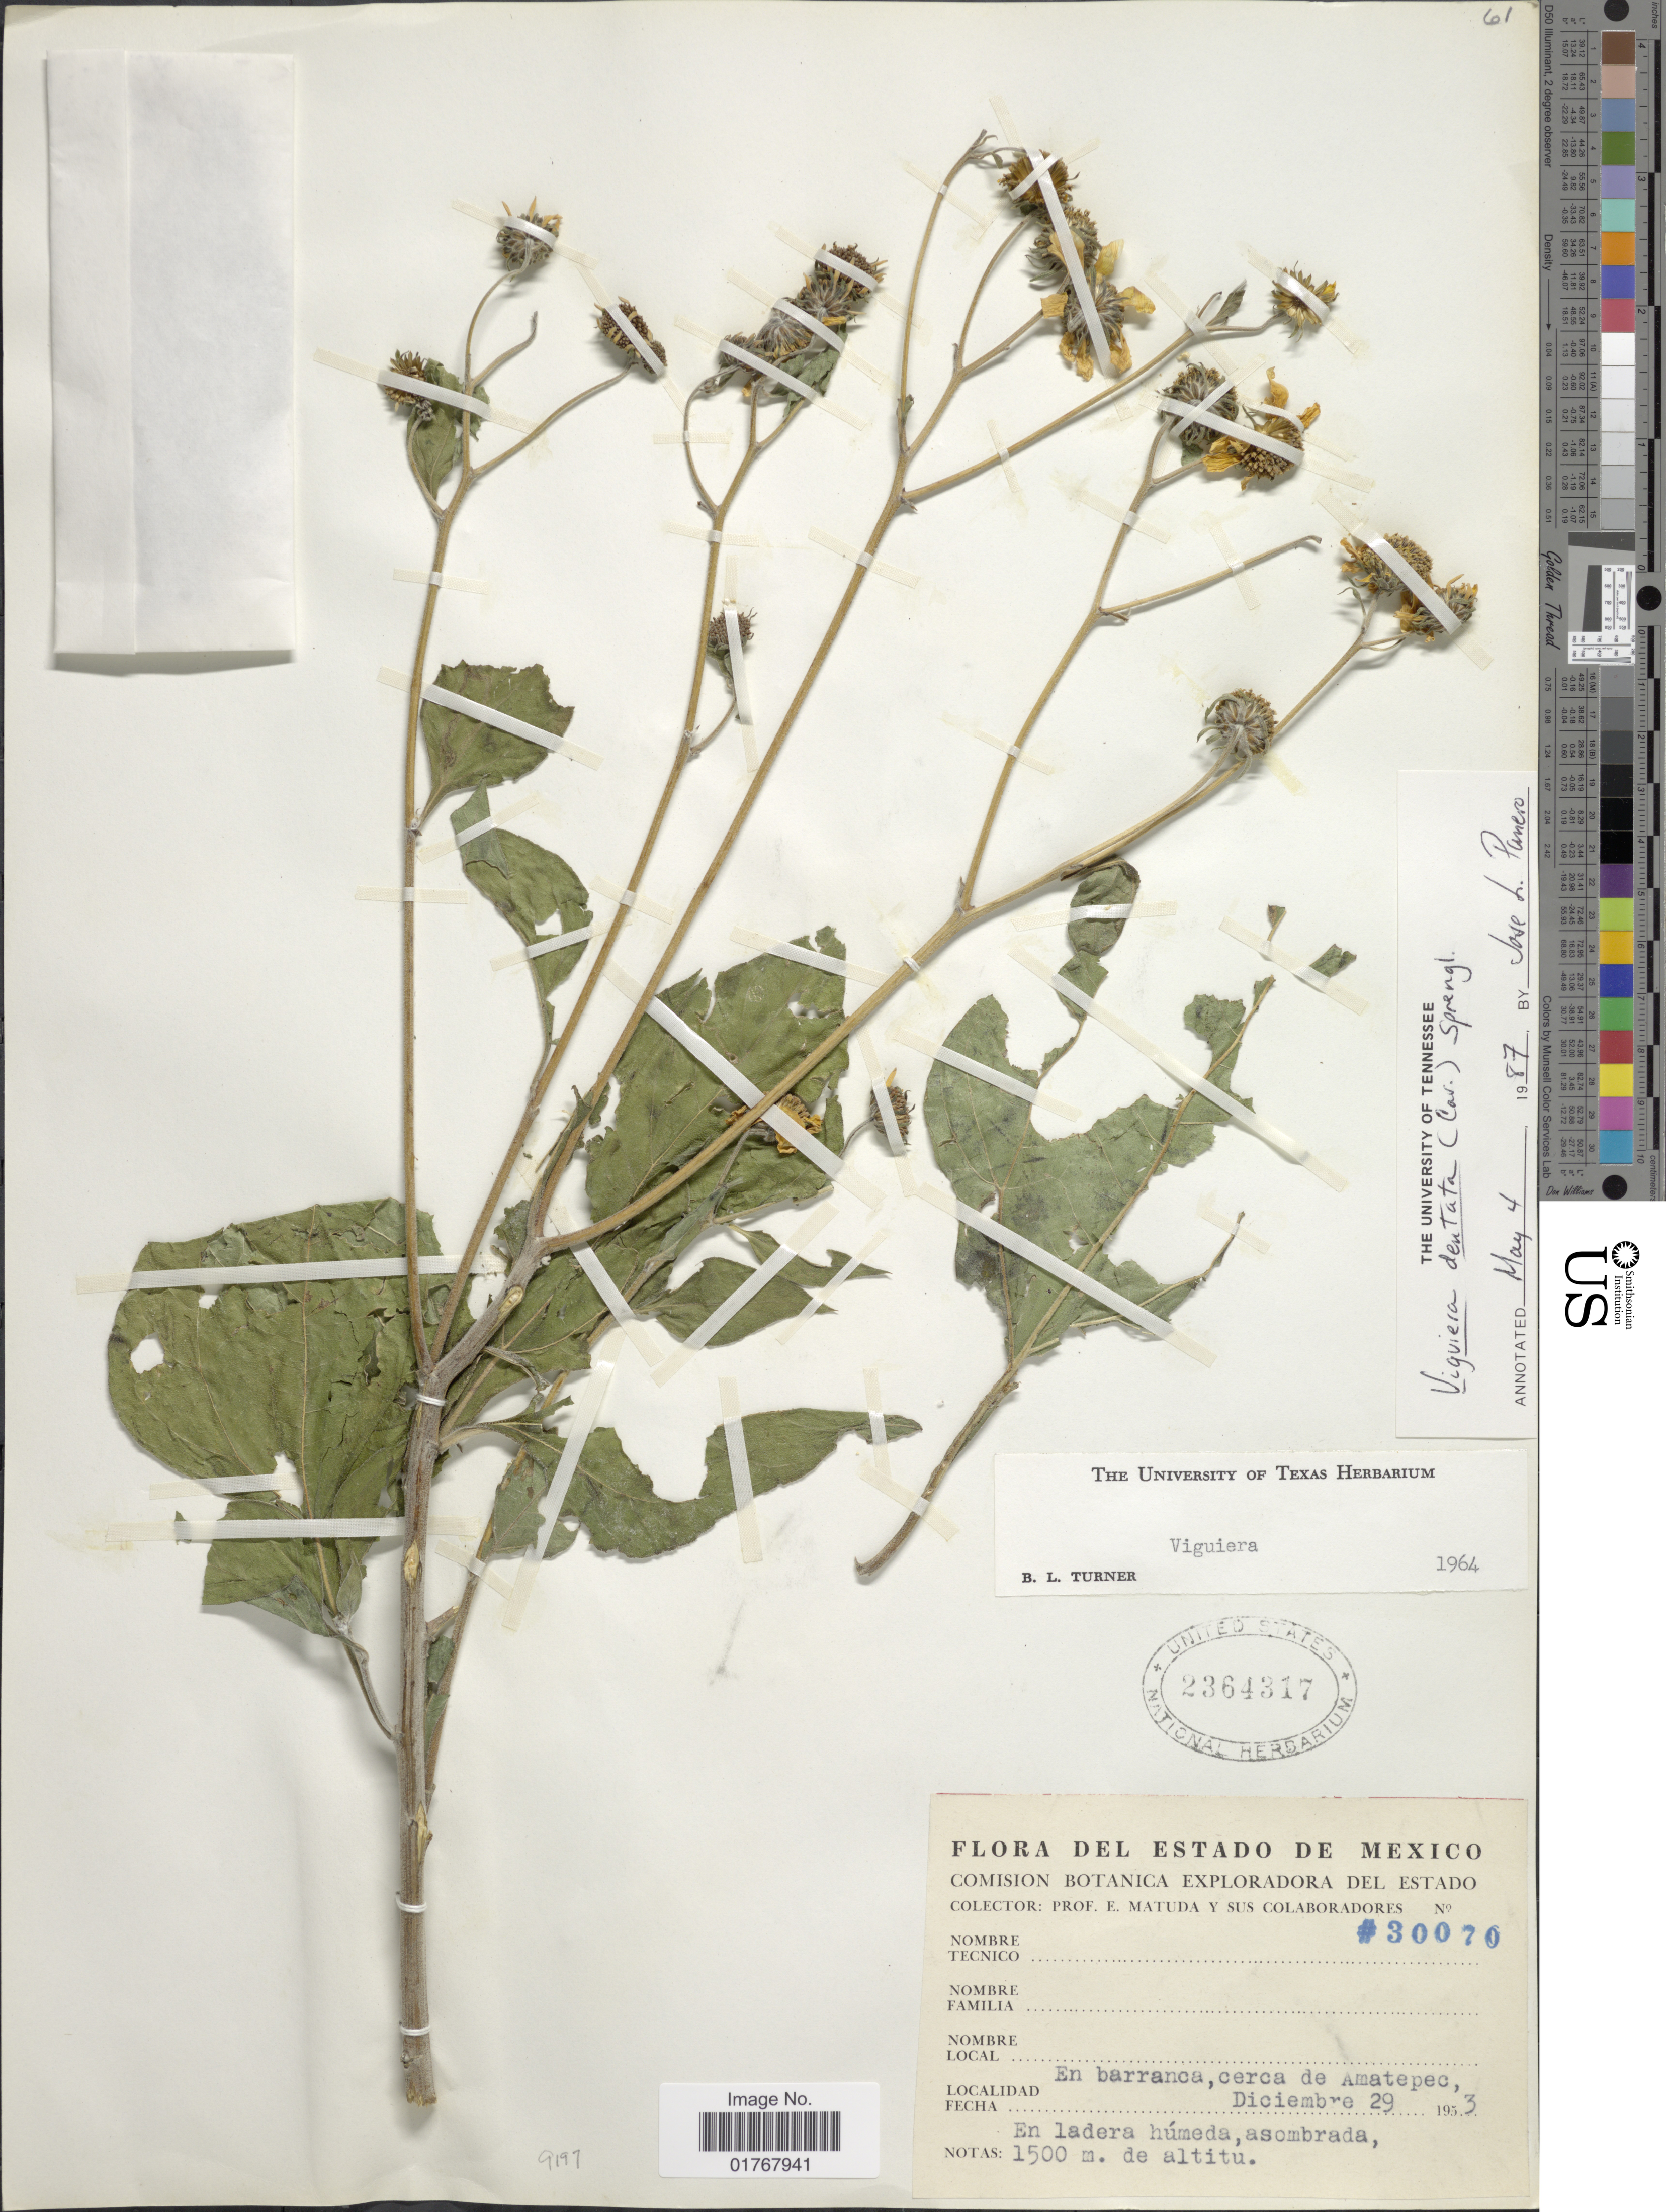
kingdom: Plantae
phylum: Tracheophyta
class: Magnoliopsida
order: Asterales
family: Asteraceae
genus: Viguiera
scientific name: Viguiera dentata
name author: (Cav.) Spreng.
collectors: E. Matuda & et al.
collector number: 30070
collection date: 1953-12-29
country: Mexico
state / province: México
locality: En barranca, cerca de Amatepec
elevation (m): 1500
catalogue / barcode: US 2364317